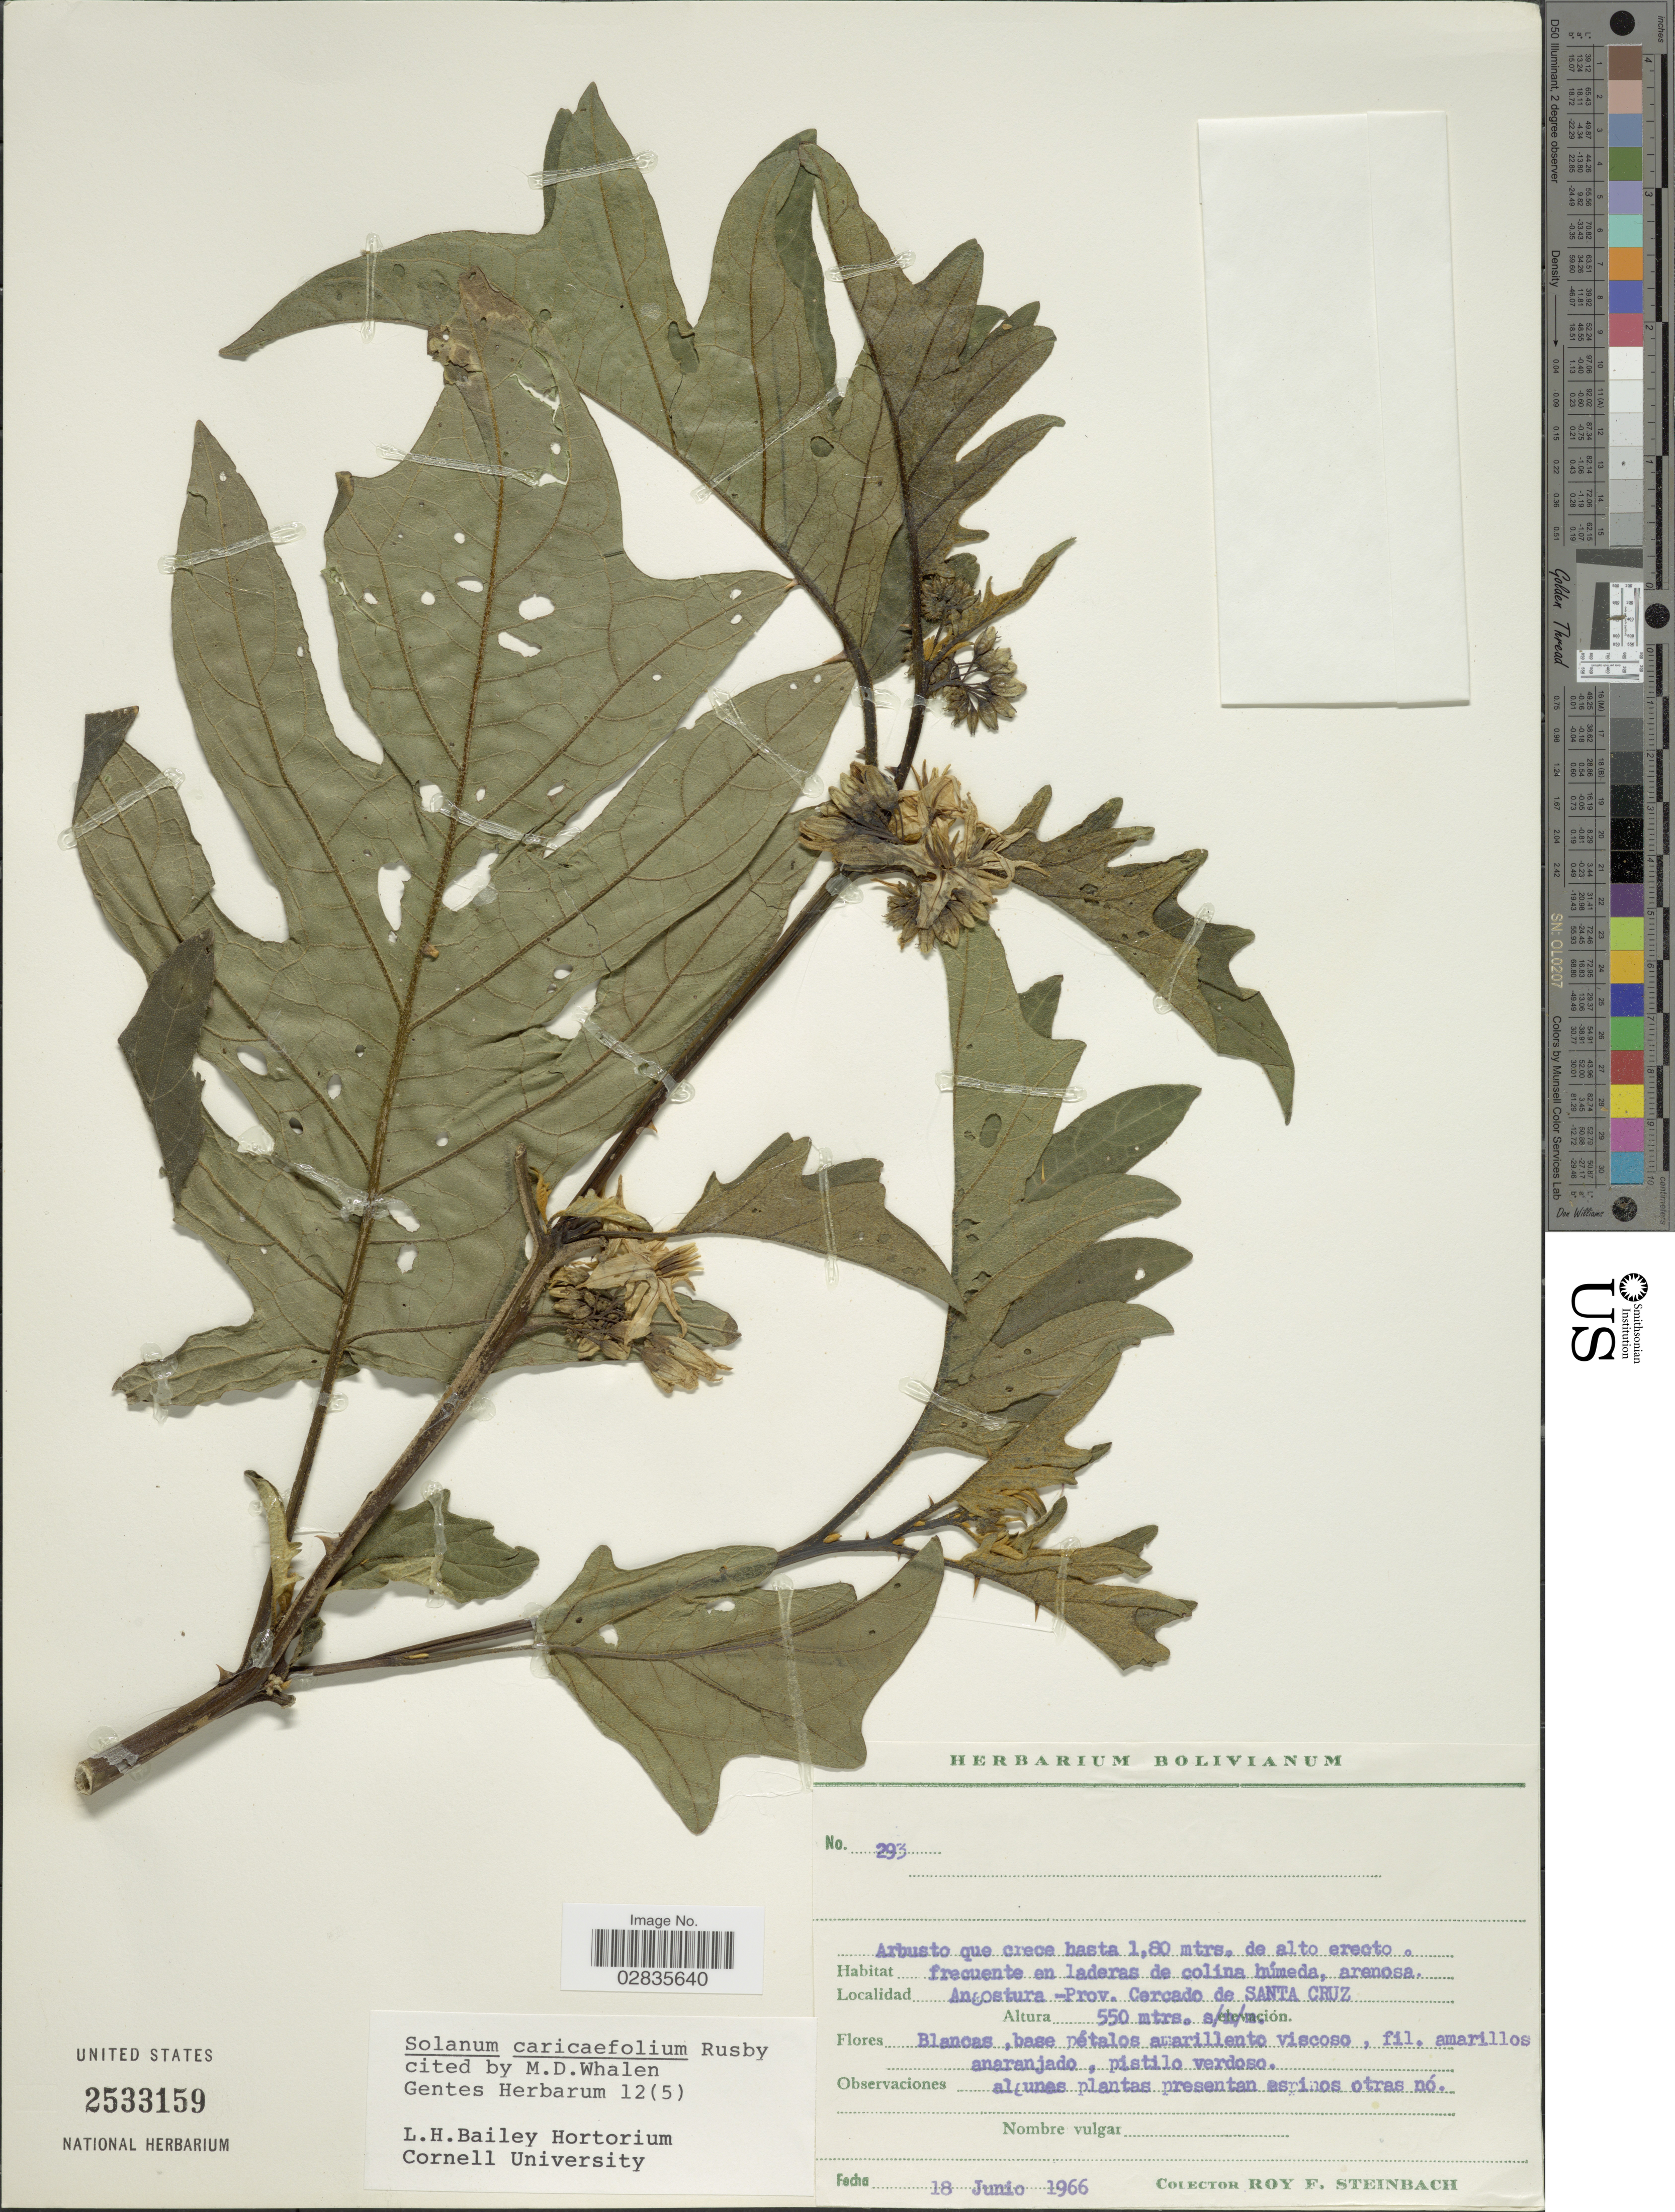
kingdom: Plantae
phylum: Tracheophyta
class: Magnoliopsida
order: Solanales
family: Solanaceae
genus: Solanum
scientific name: Solanum caricaefolium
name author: Rusby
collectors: R. F. Steinbach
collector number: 293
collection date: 1966-06-18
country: Bolivia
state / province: Santa Cruz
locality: Angostura-Prov. Cercado de Santa Cruz.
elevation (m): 550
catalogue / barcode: US 2533159